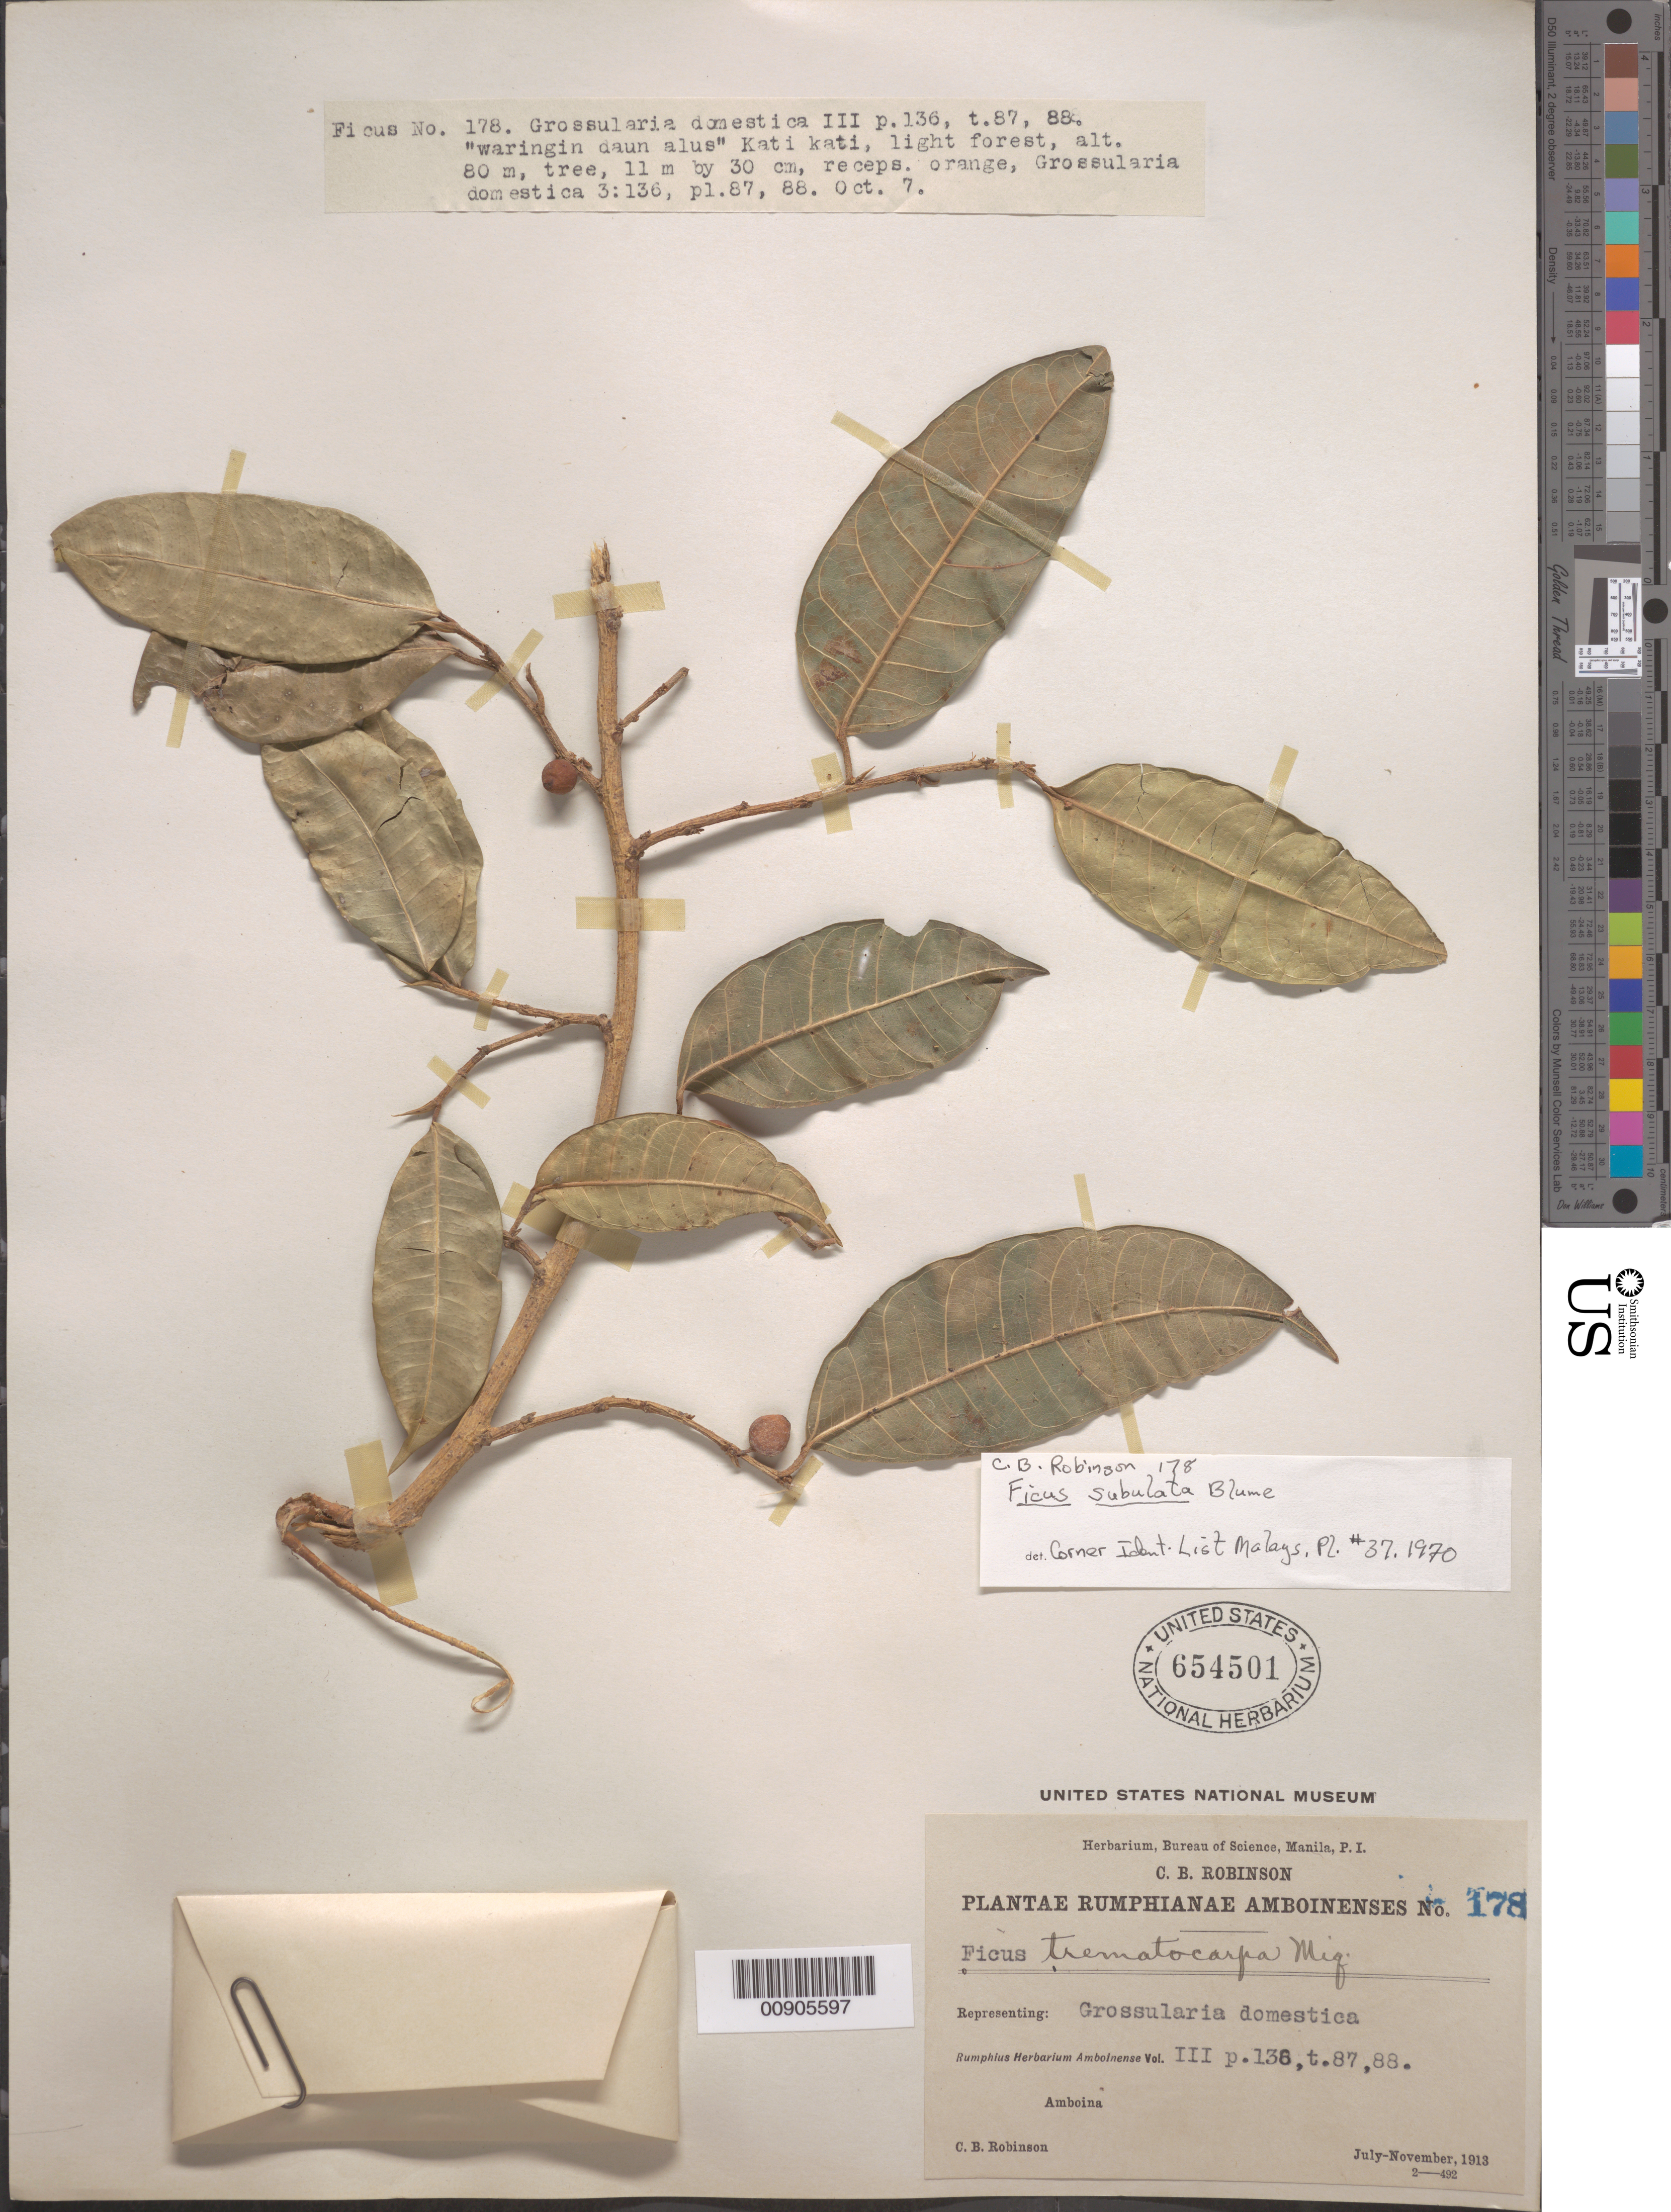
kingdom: Plantae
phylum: Tracheophyta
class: Magnoliopsida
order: Rosales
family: Moraceae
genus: Ficus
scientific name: Ficus subulata f. glabrum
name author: Blume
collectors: C. Robinson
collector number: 178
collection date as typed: Jul 1913 to Nov 1913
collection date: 1913-07/1913-11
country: Indonesia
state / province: Maluku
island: Amboina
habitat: Light forest.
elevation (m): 80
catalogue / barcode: US 654501